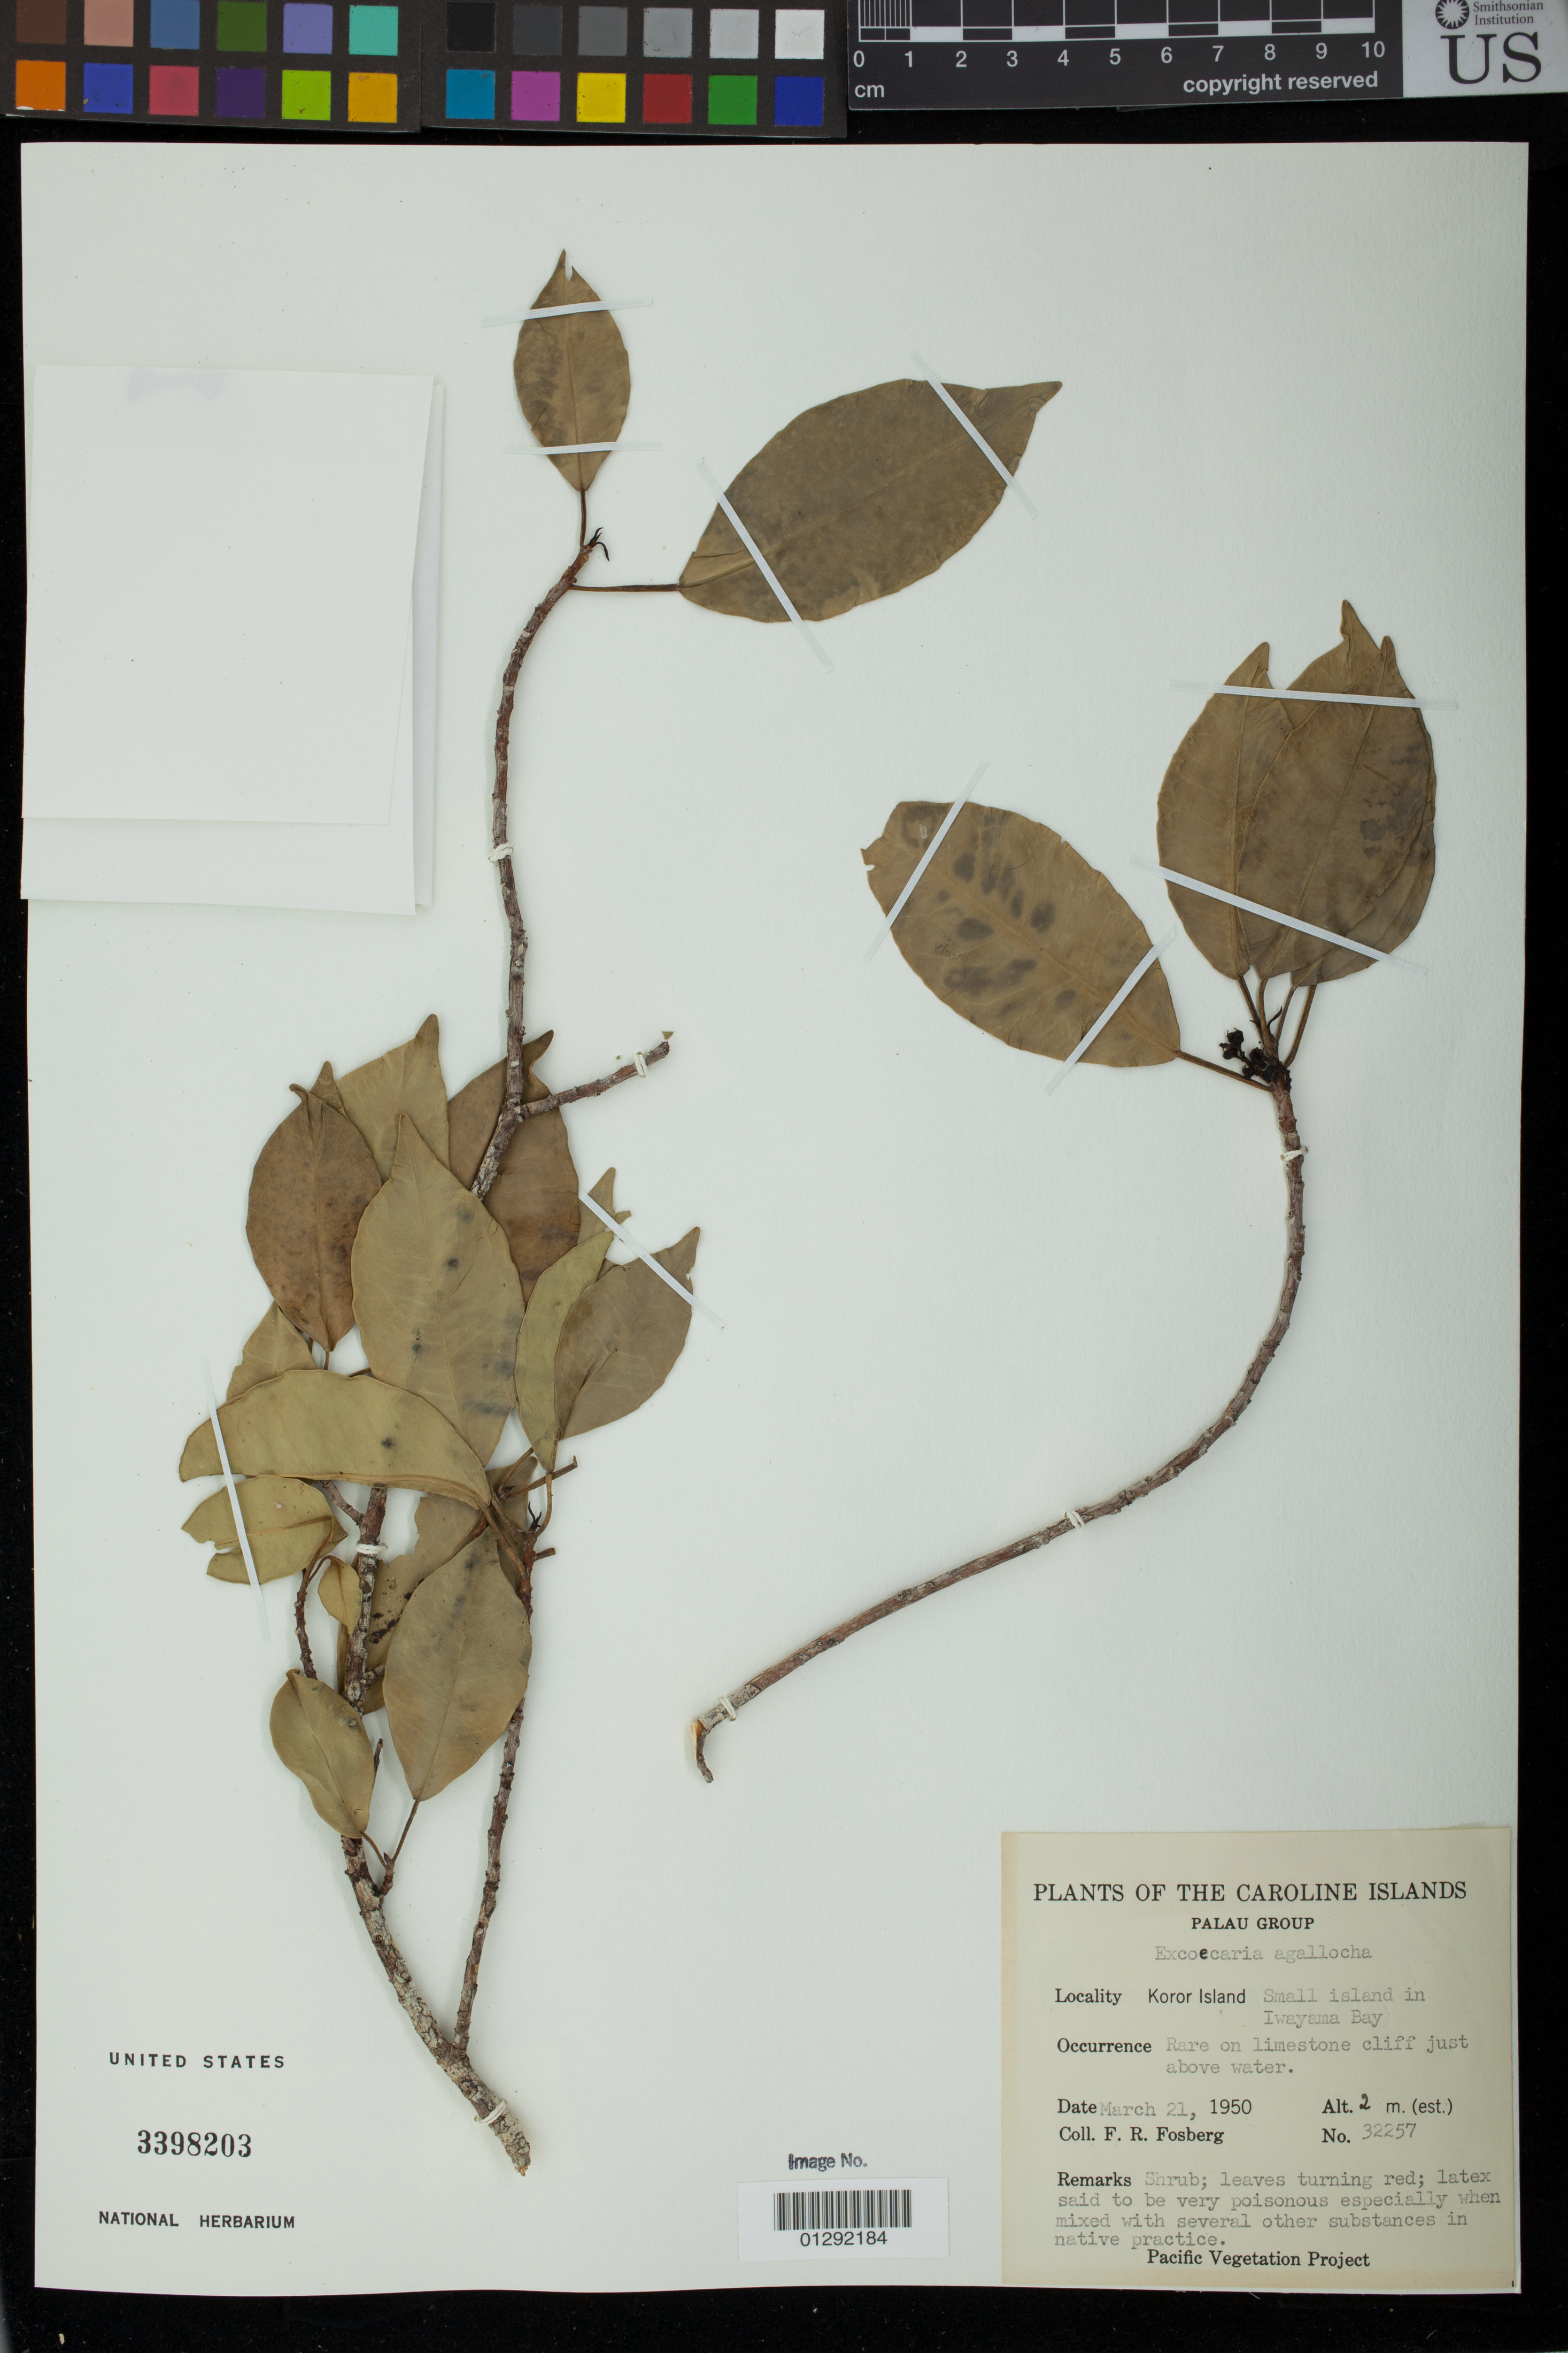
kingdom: Plantae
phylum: Tracheophyta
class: Magnoliopsida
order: Malpighiales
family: Euphorbiaceae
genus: Excoecaria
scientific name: Excoecaria agallocha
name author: L.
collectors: F. R. Fosberg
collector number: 32257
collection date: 1950-03-21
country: Palau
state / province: Koror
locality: Caroline Islands: Koror Island. Small island in Iwayama Bay.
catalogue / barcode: US 3398203